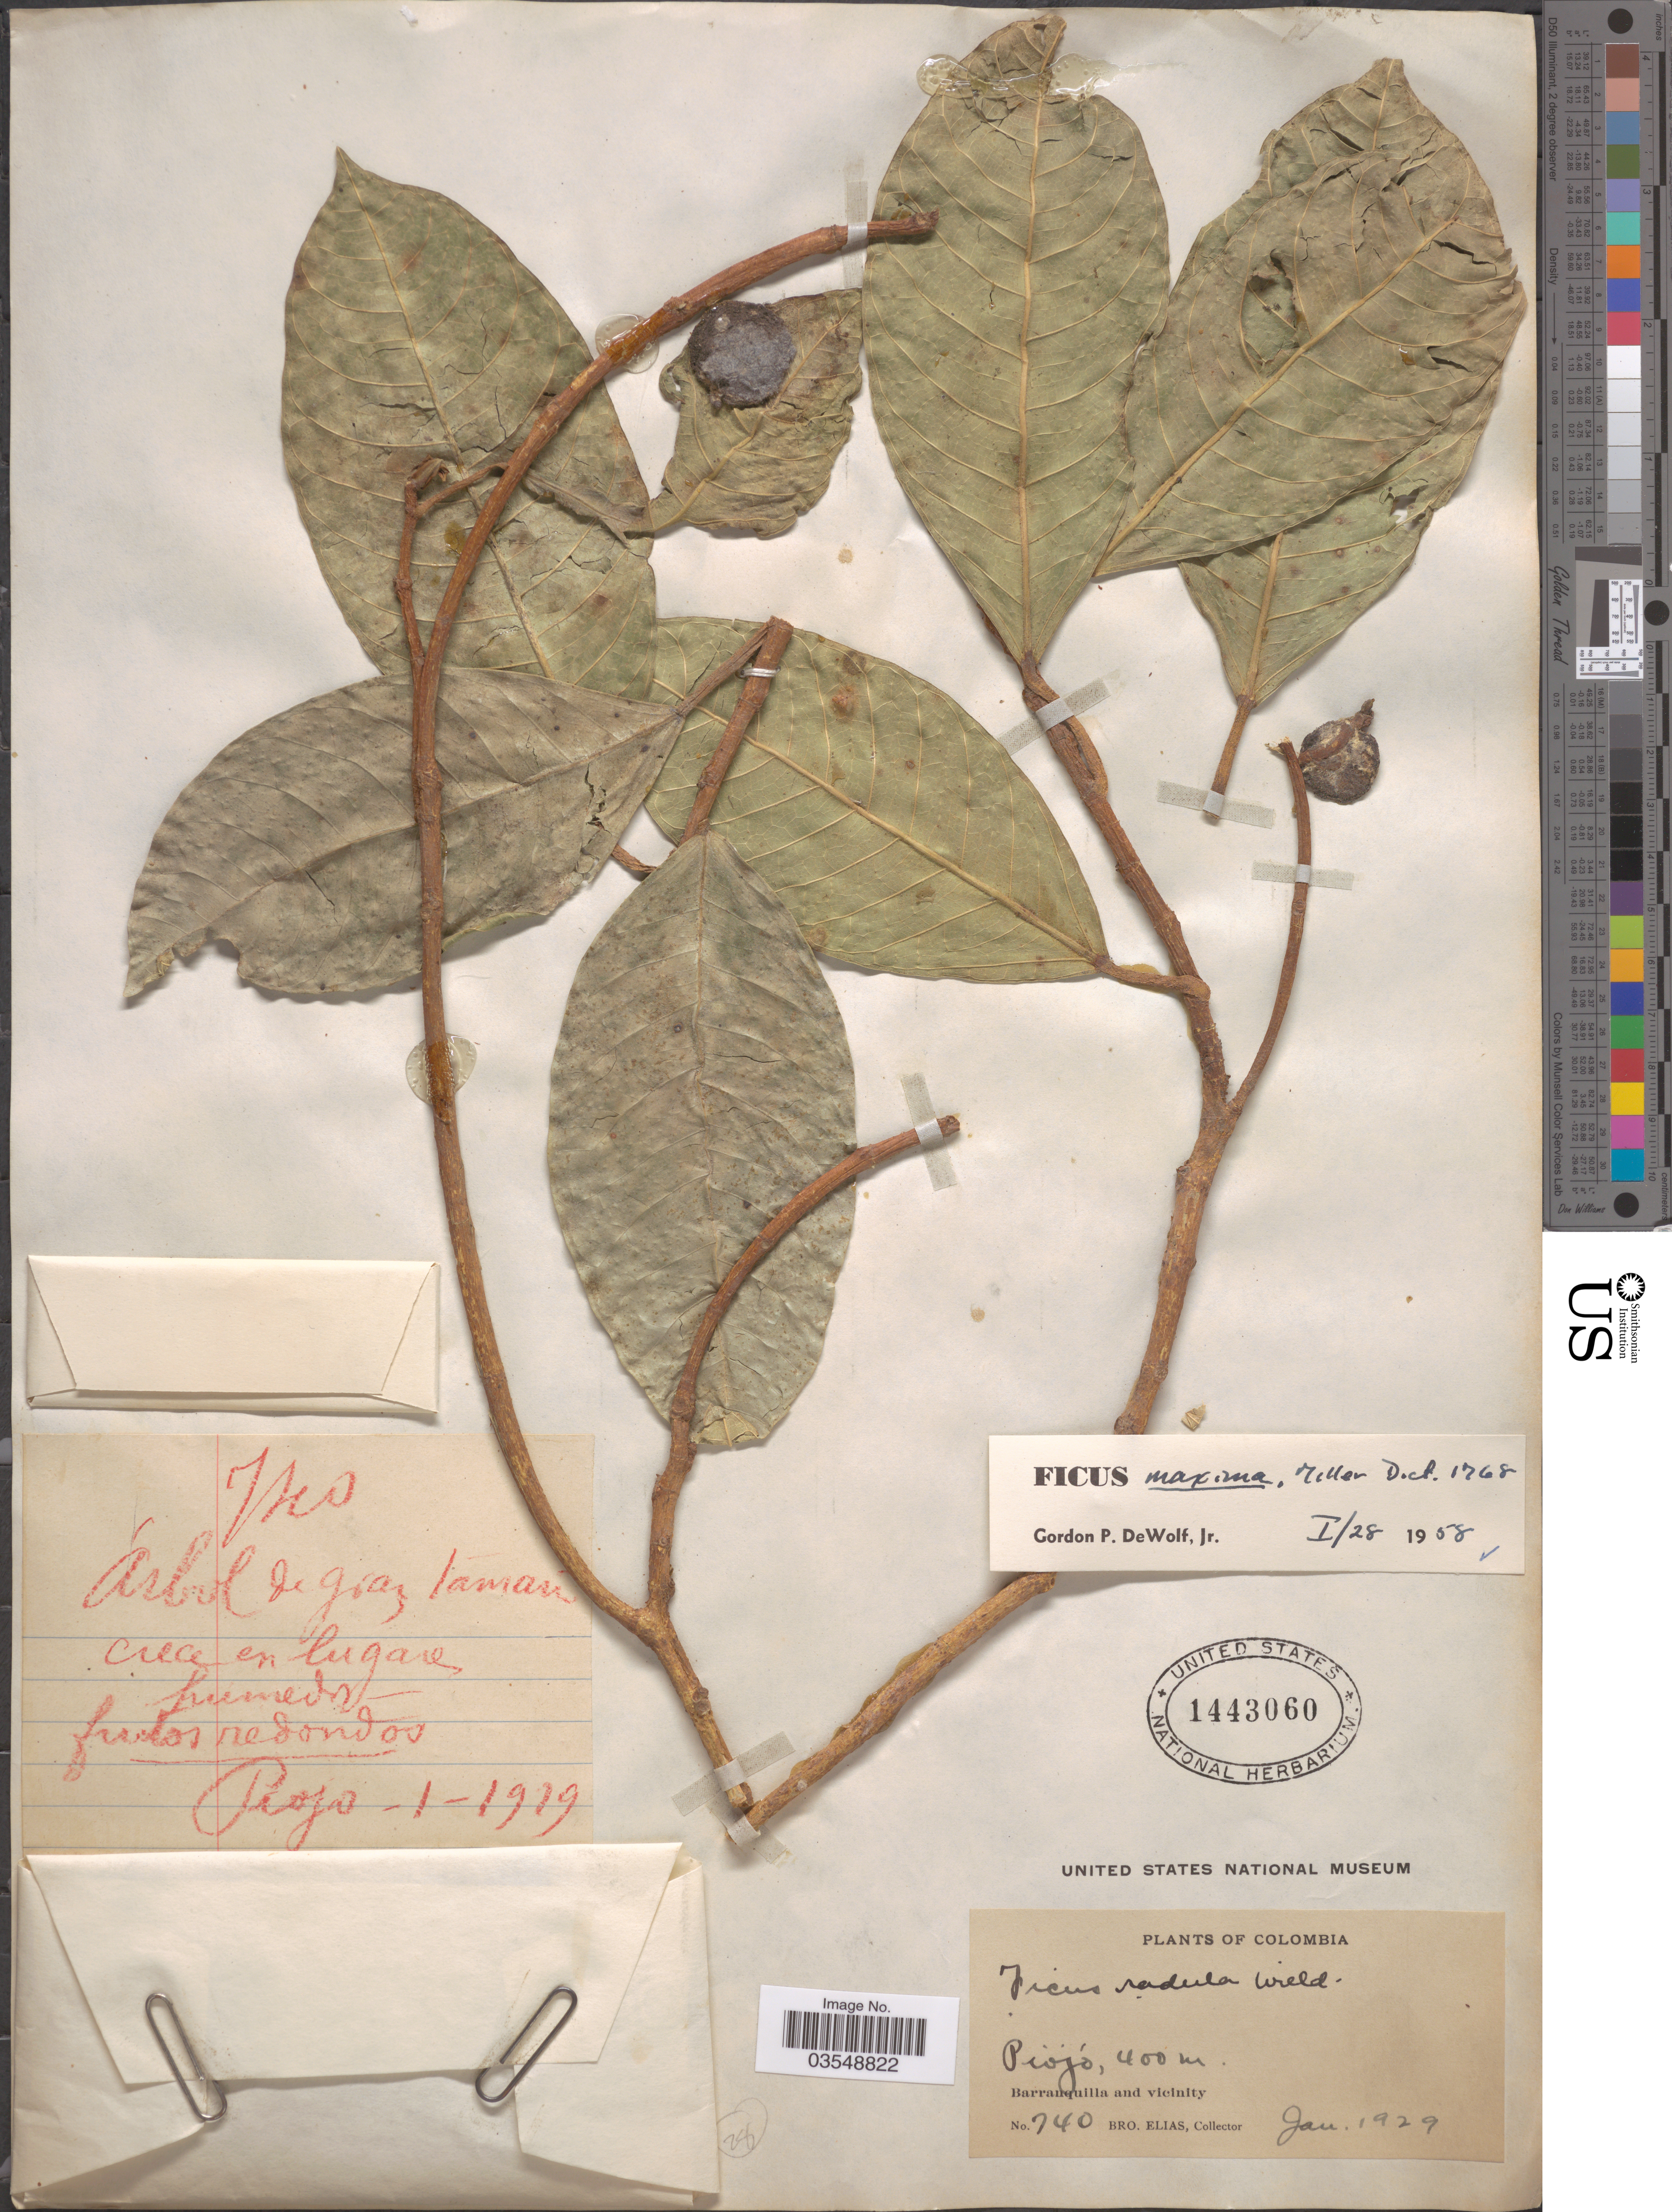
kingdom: Plantae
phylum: Tracheophyta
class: Magnoliopsida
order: Rosales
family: Moraceae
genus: Ficus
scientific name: Ficus maxima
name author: Mill.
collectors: Bro. Elias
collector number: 740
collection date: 1929-01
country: Colombia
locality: Piojó. Barranquillia and vicinity.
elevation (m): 400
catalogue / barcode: US 1443060